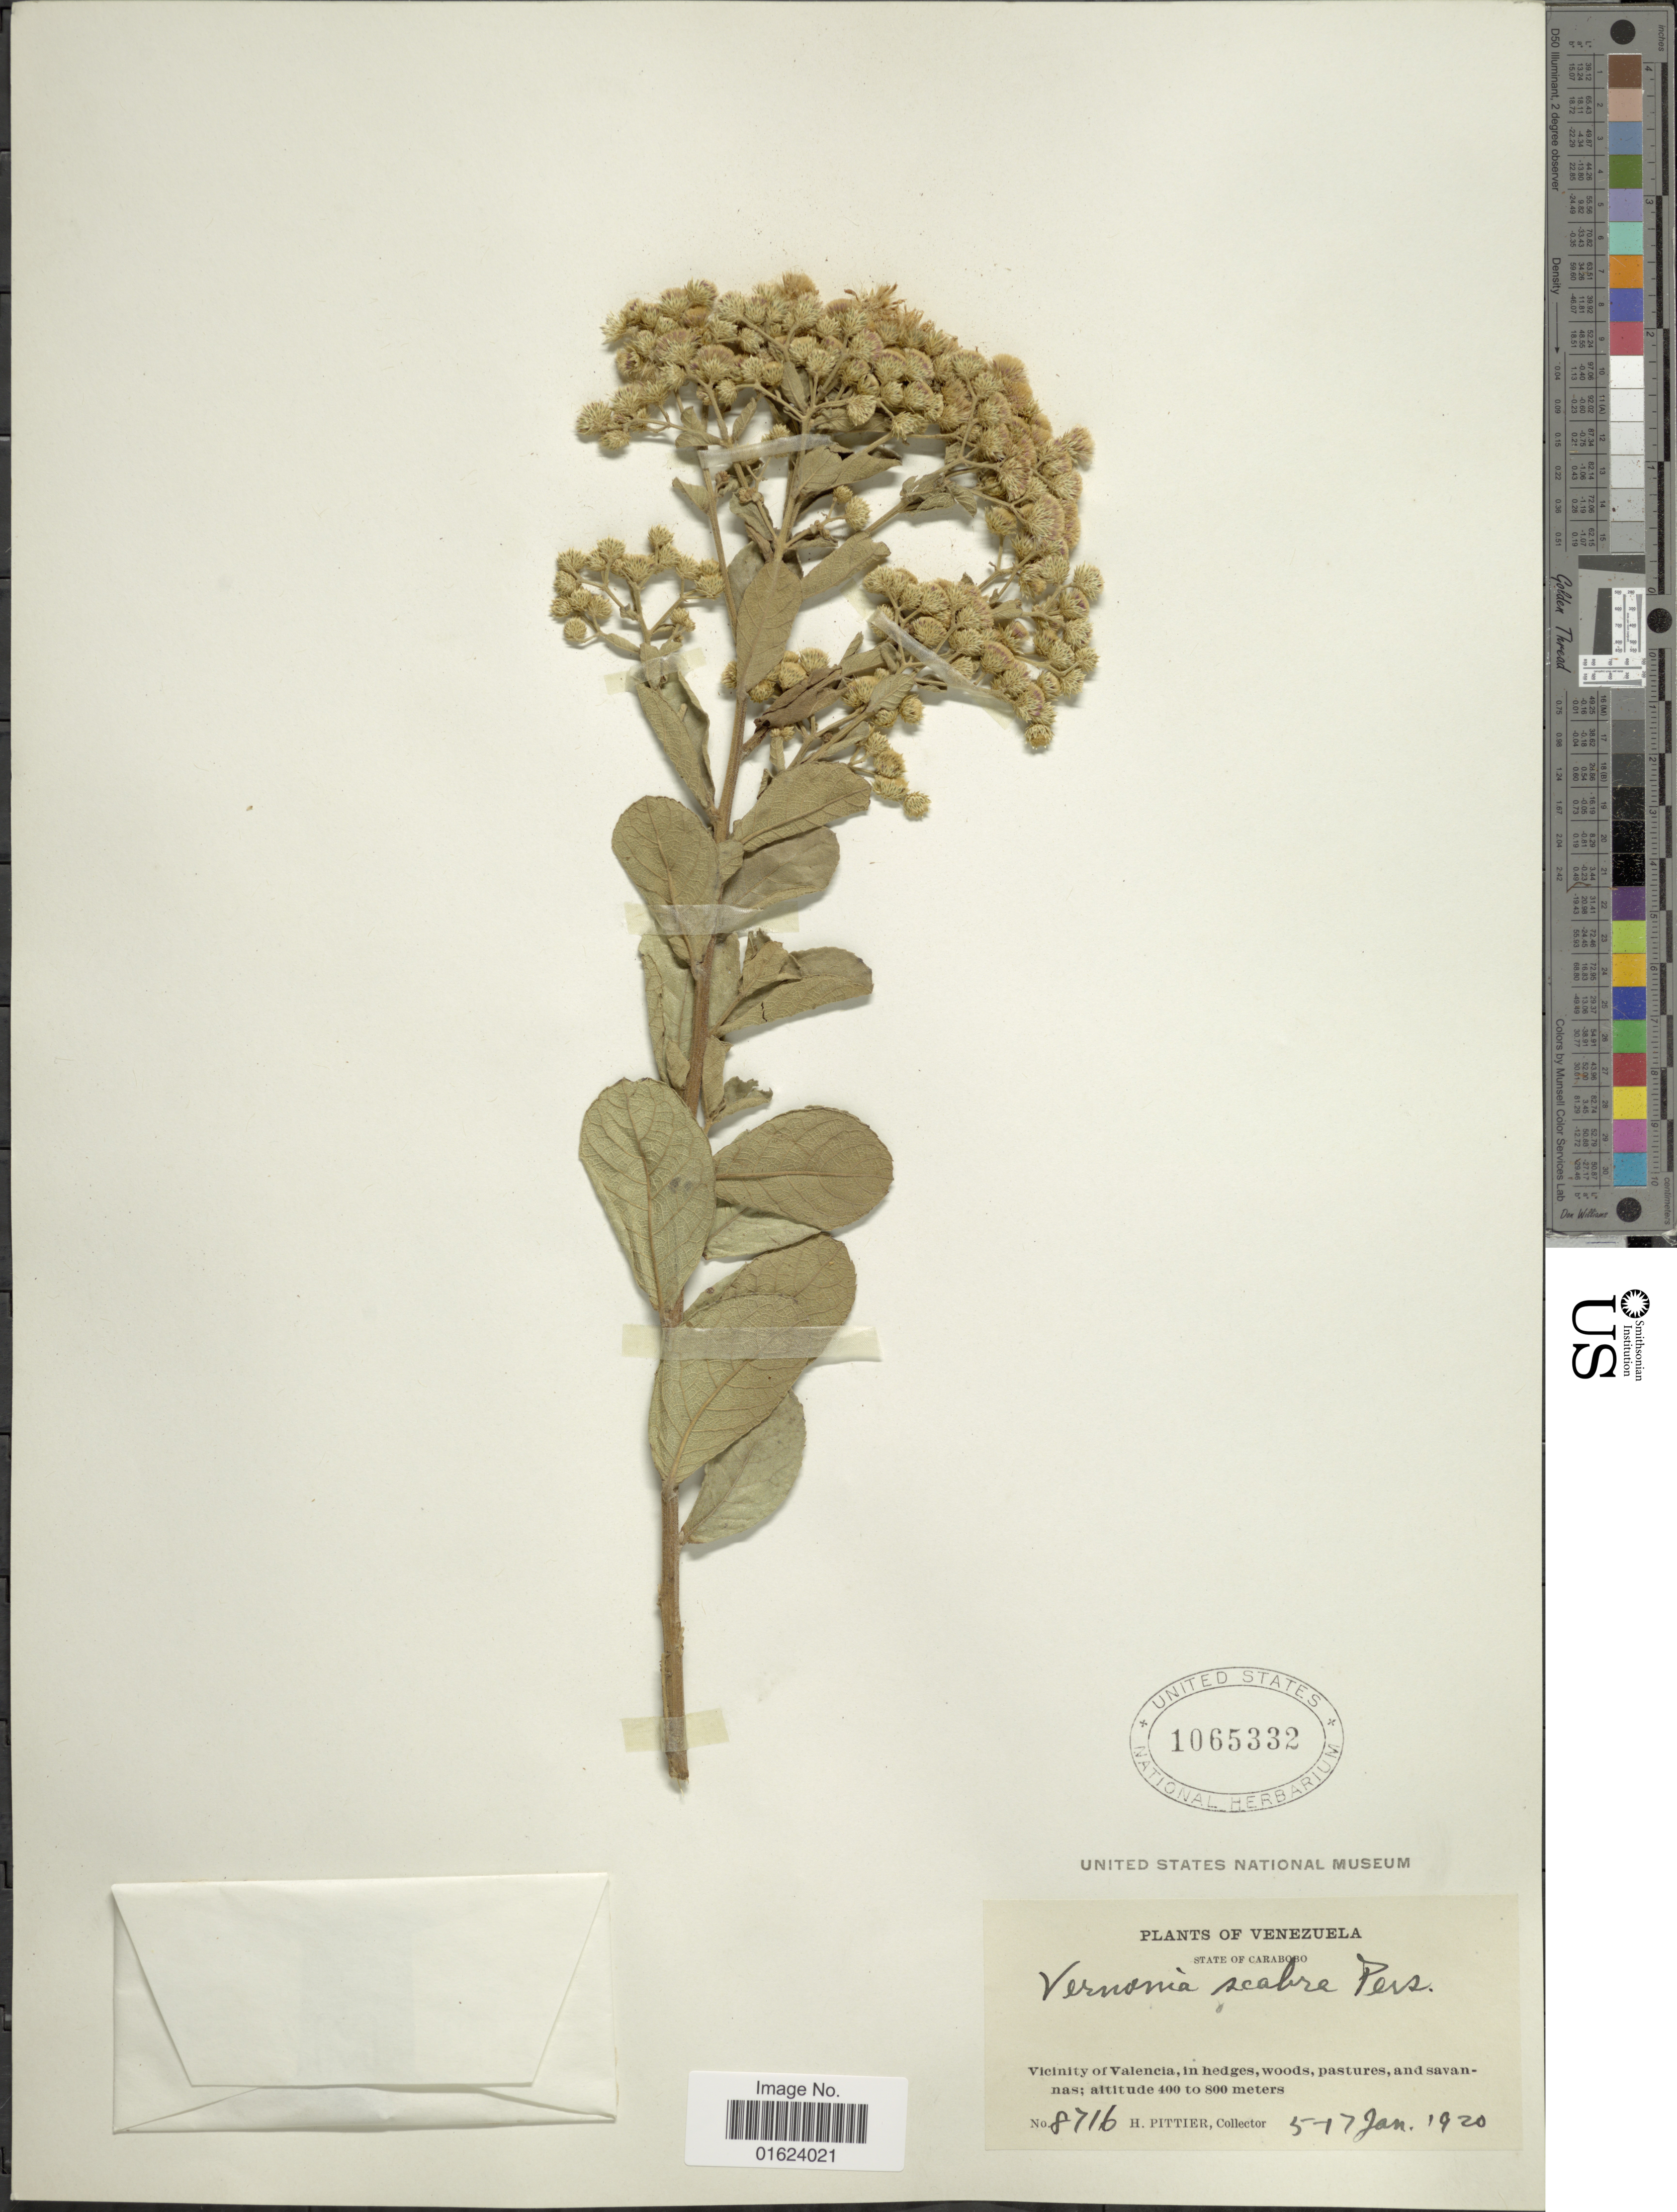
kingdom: Plantae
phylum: Tracheophyta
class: Magnoliopsida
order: Asterales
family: Asteraceae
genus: Vernonia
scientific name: Vernonia brasiliana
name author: (L.) Druce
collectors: H. F. Pittier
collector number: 8716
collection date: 1920-01-05/1920-01-17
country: Venezuela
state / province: Carabobo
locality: State of Carabobo, Vicinity of Valencio, in hedges, woods, pastures, and savannas.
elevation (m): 400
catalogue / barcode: US 1065332